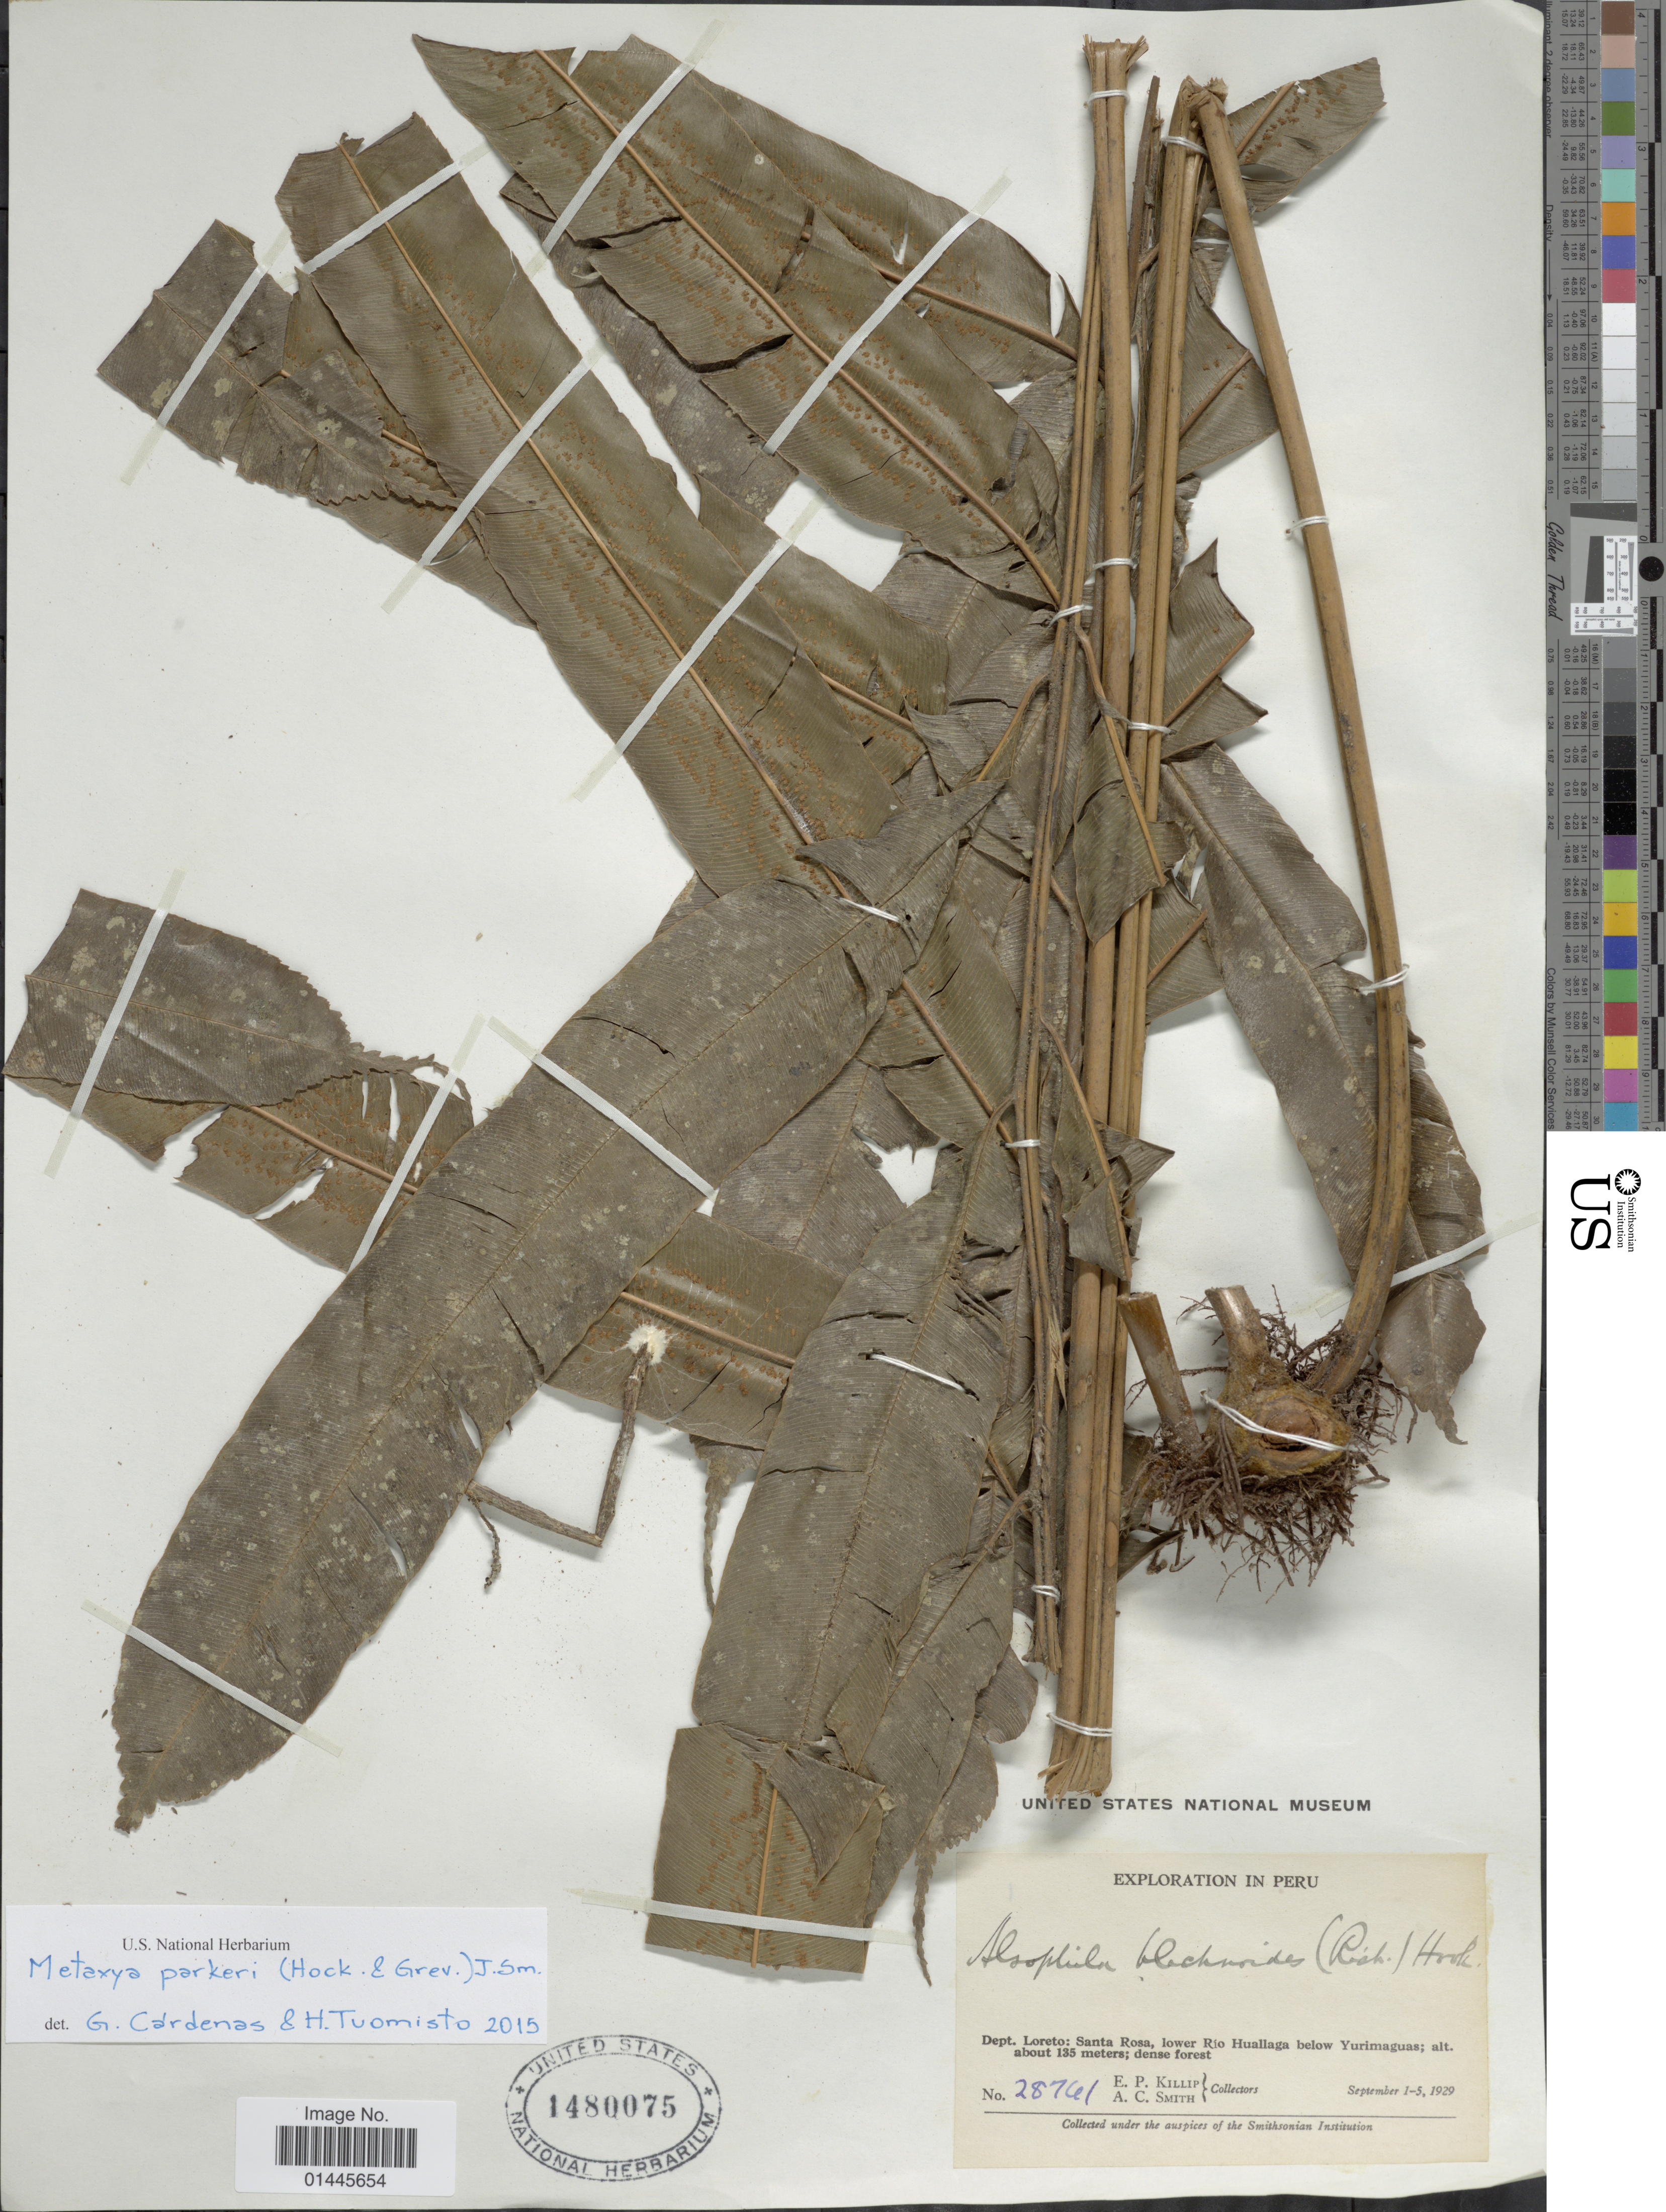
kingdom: Plantae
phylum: Tracheophyta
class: Polypodiopsida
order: Cyatheales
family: Metaxyaceae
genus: Metaxya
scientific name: Metaxya parkeri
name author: (Hook. & Grev.) J. Sm.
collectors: E. P. Killip & A. C. Smith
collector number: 28741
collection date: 1929-09-01/1929-09-05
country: Peru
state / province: Loreto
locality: Santa Rosa, lower Rio Huallaga below Yurimaguas.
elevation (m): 135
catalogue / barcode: US 1480075